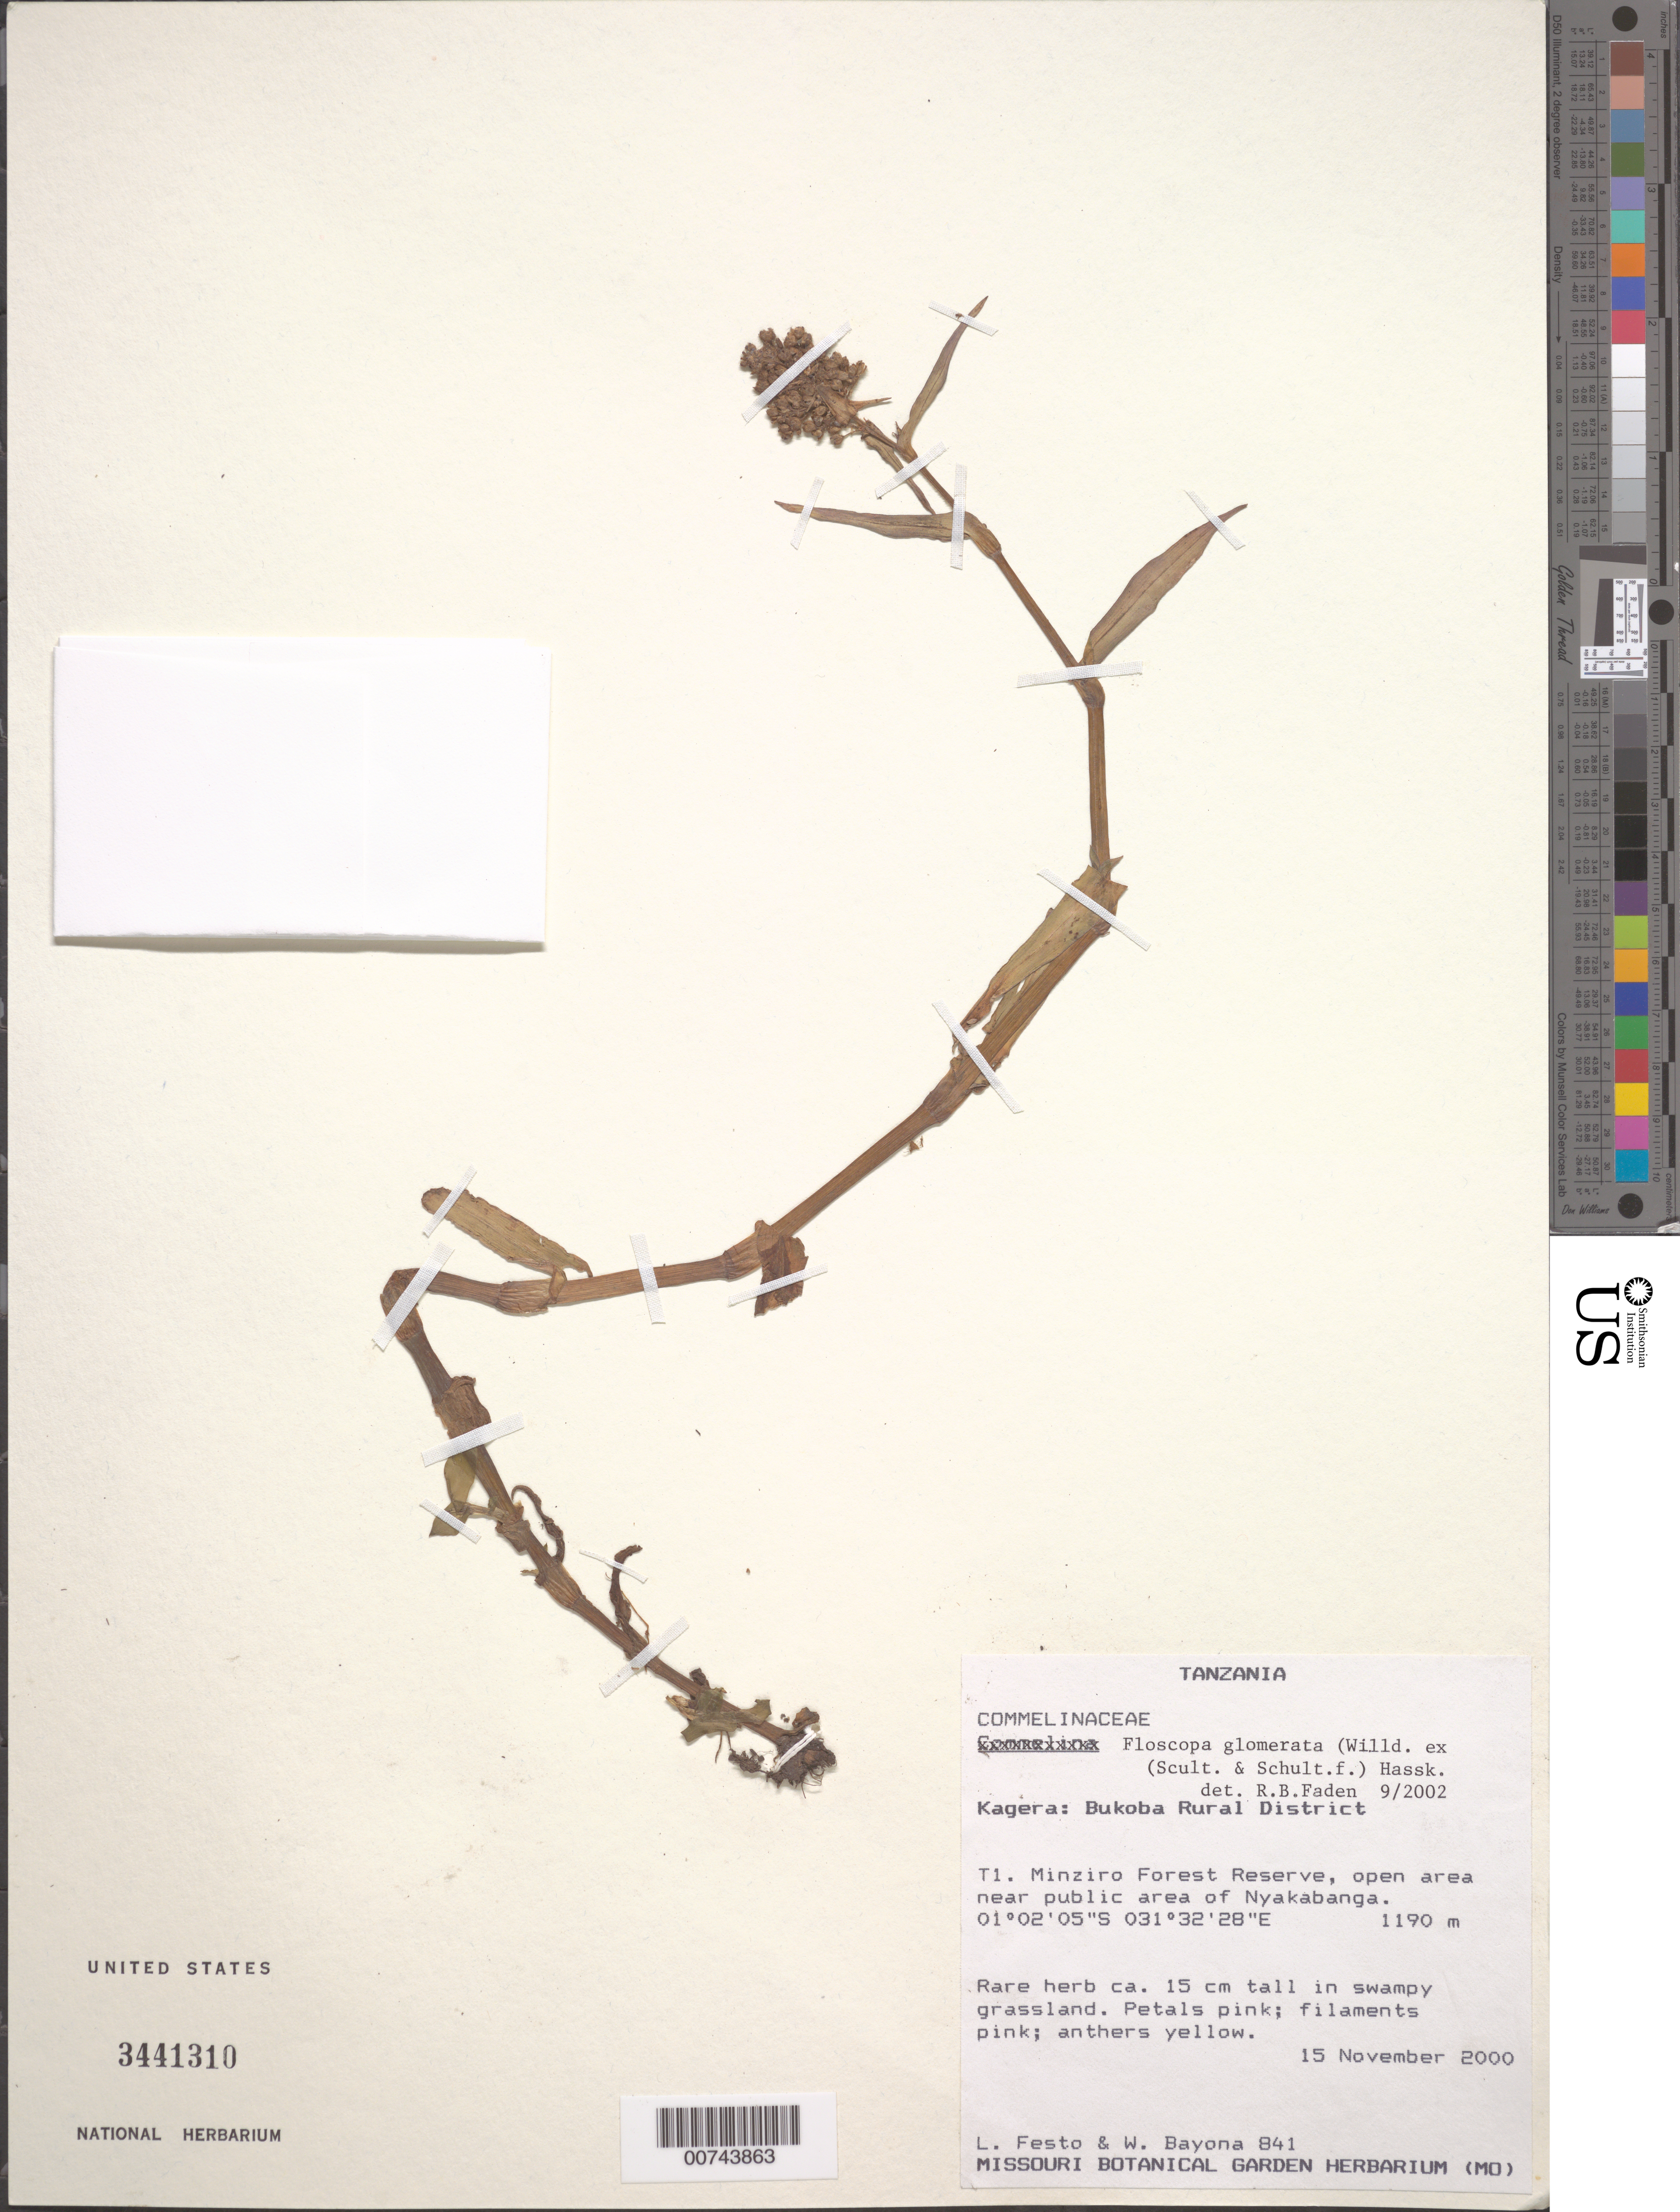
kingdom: Plantae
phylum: Tracheophyta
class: Liliopsida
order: Commelinales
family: Commelinaceae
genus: Floscopa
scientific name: Floscopa glomerata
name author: (Willd. ex Schult. & Schult. f.) Hassk.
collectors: L. Festo & W. Bayona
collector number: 841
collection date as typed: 15 Nov 2000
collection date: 2000-11-15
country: Tanzania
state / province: Kagera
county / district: Bukoba Rural Dist.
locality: T1, Minziro Forest Reserve, Nyakabanga sub-village, W of Kagera River, forest and Sinja sub-village.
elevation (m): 1190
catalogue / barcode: US 3441310